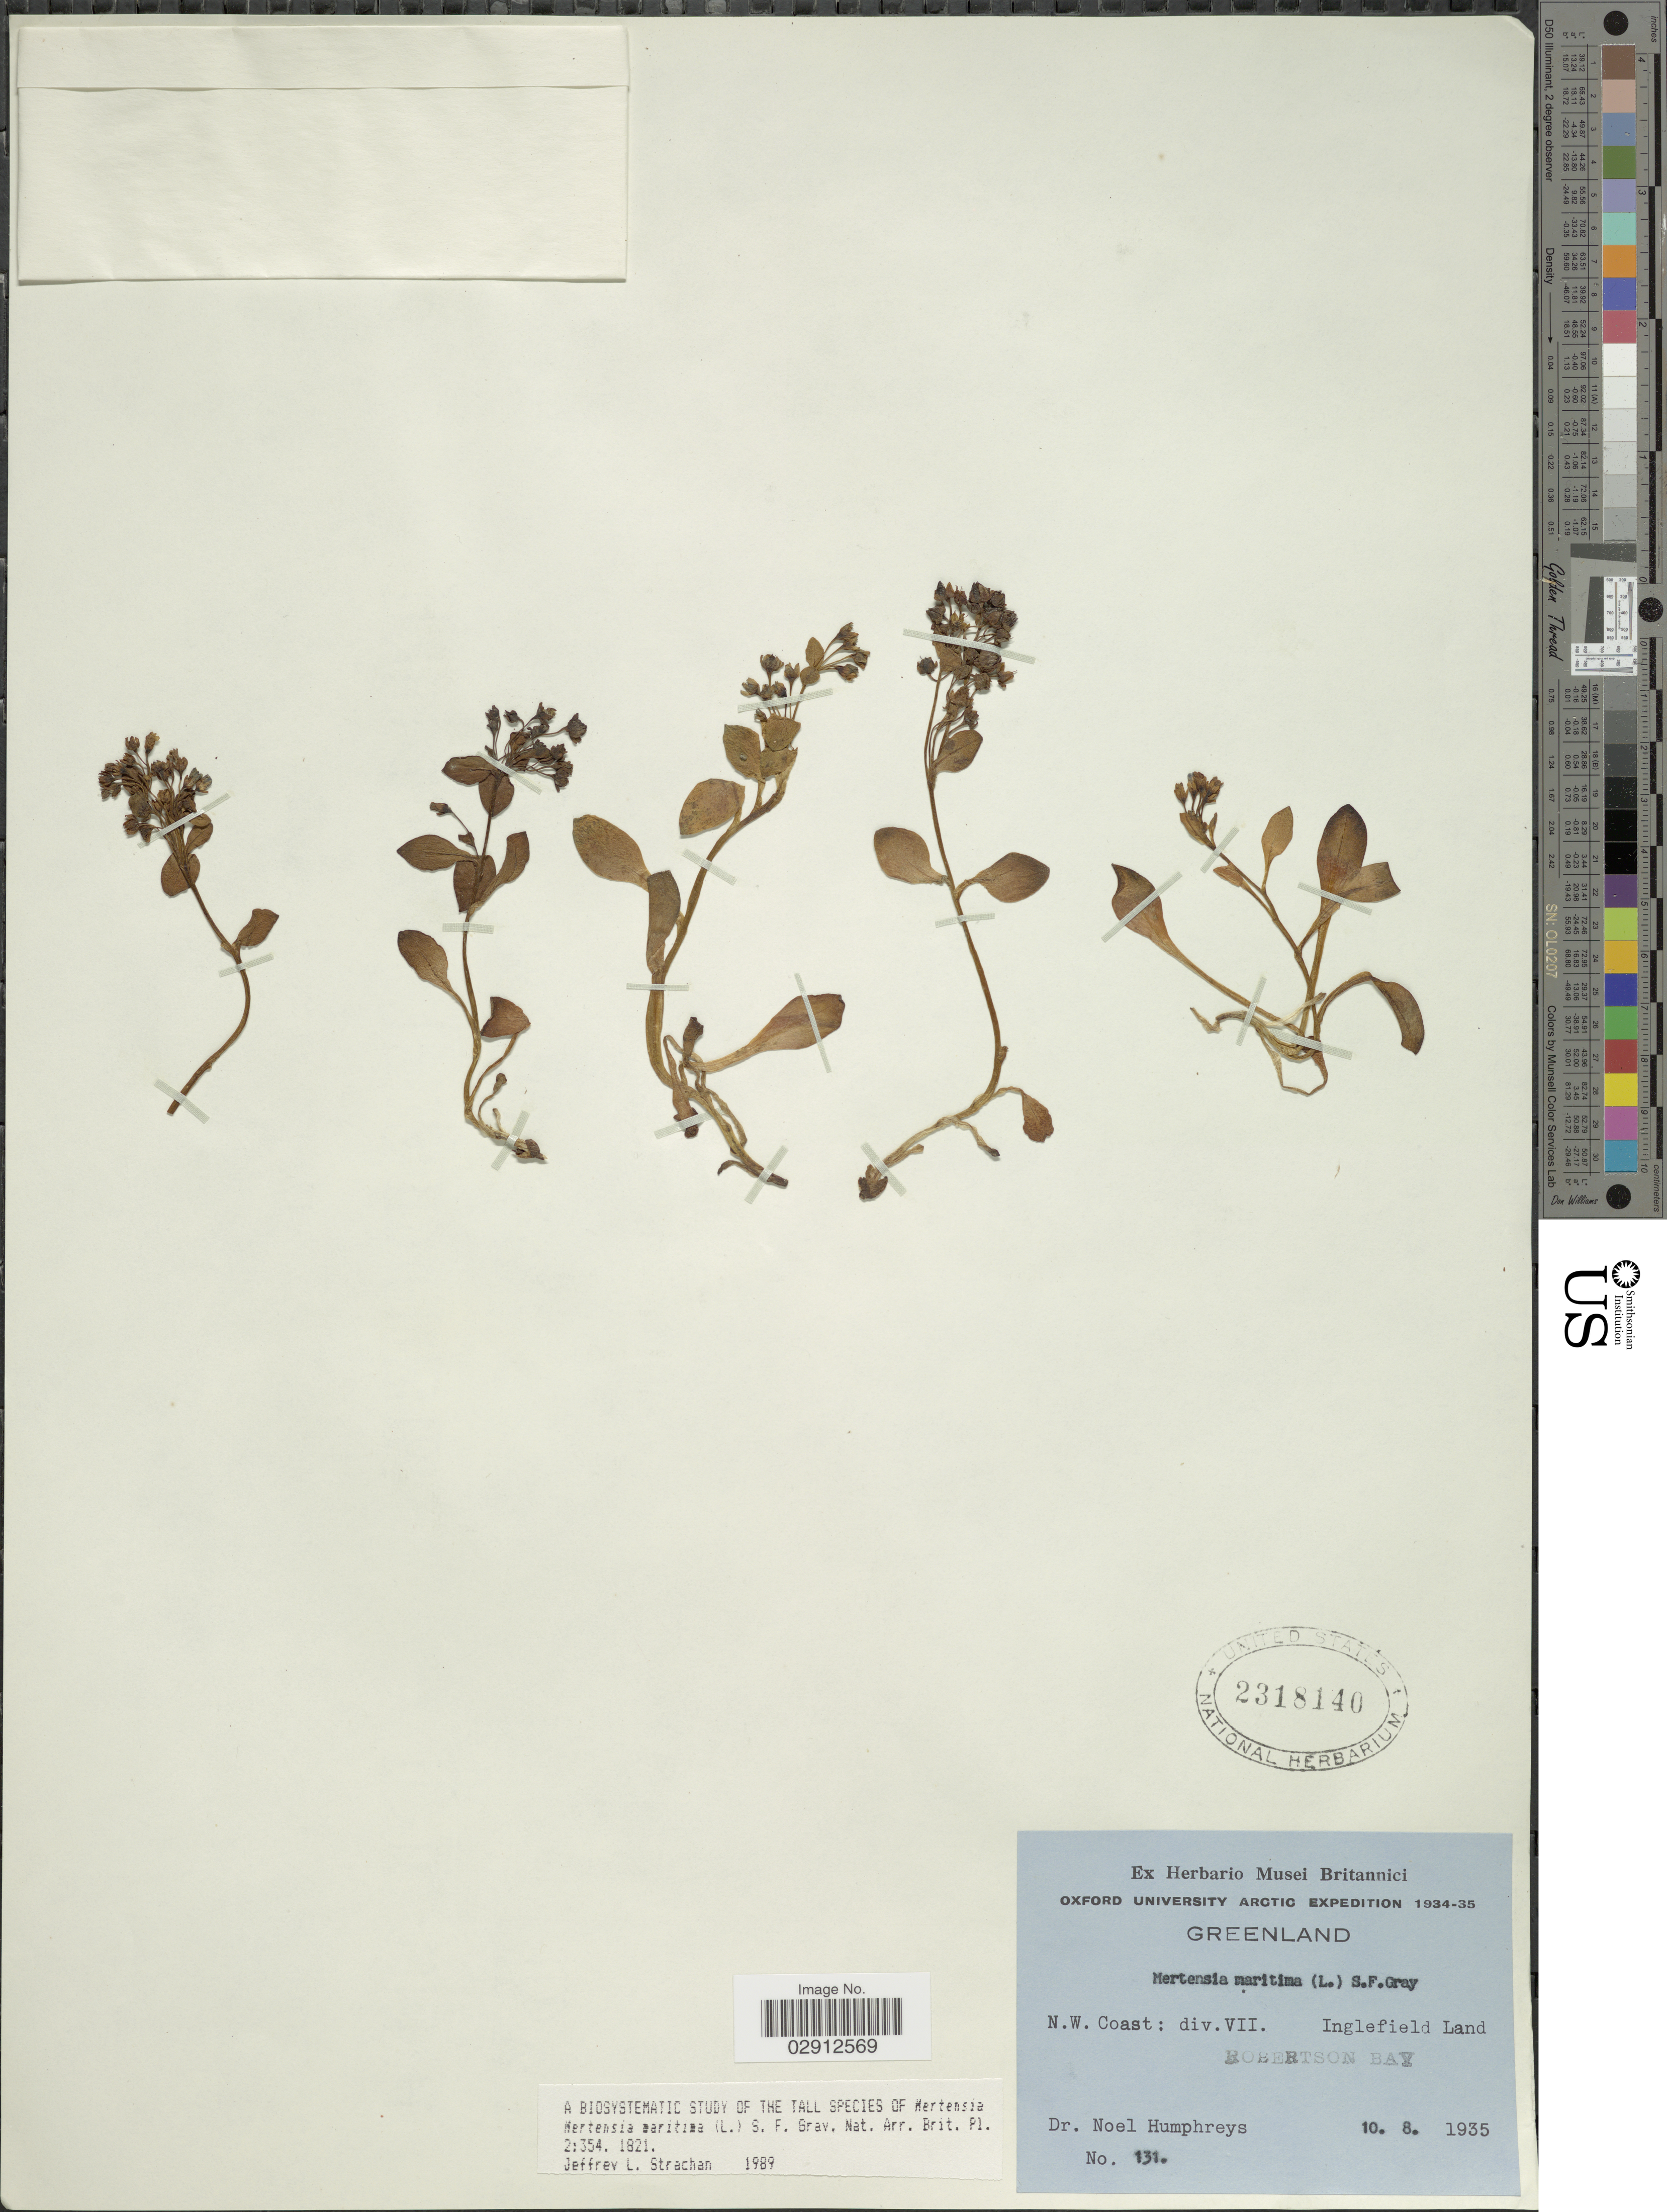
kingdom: Plantae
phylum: Tracheophyta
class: Magnoliopsida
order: Boraginales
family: Boraginaceae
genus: Mertensia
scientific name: Mertensia maritima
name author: (L.) S.F. Gray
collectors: N. Humphreys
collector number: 131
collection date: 1935-08-10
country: Greenland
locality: N.W. Coast: div. VII, Inglefield Land, Robertson Bay.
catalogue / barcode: US 2318140